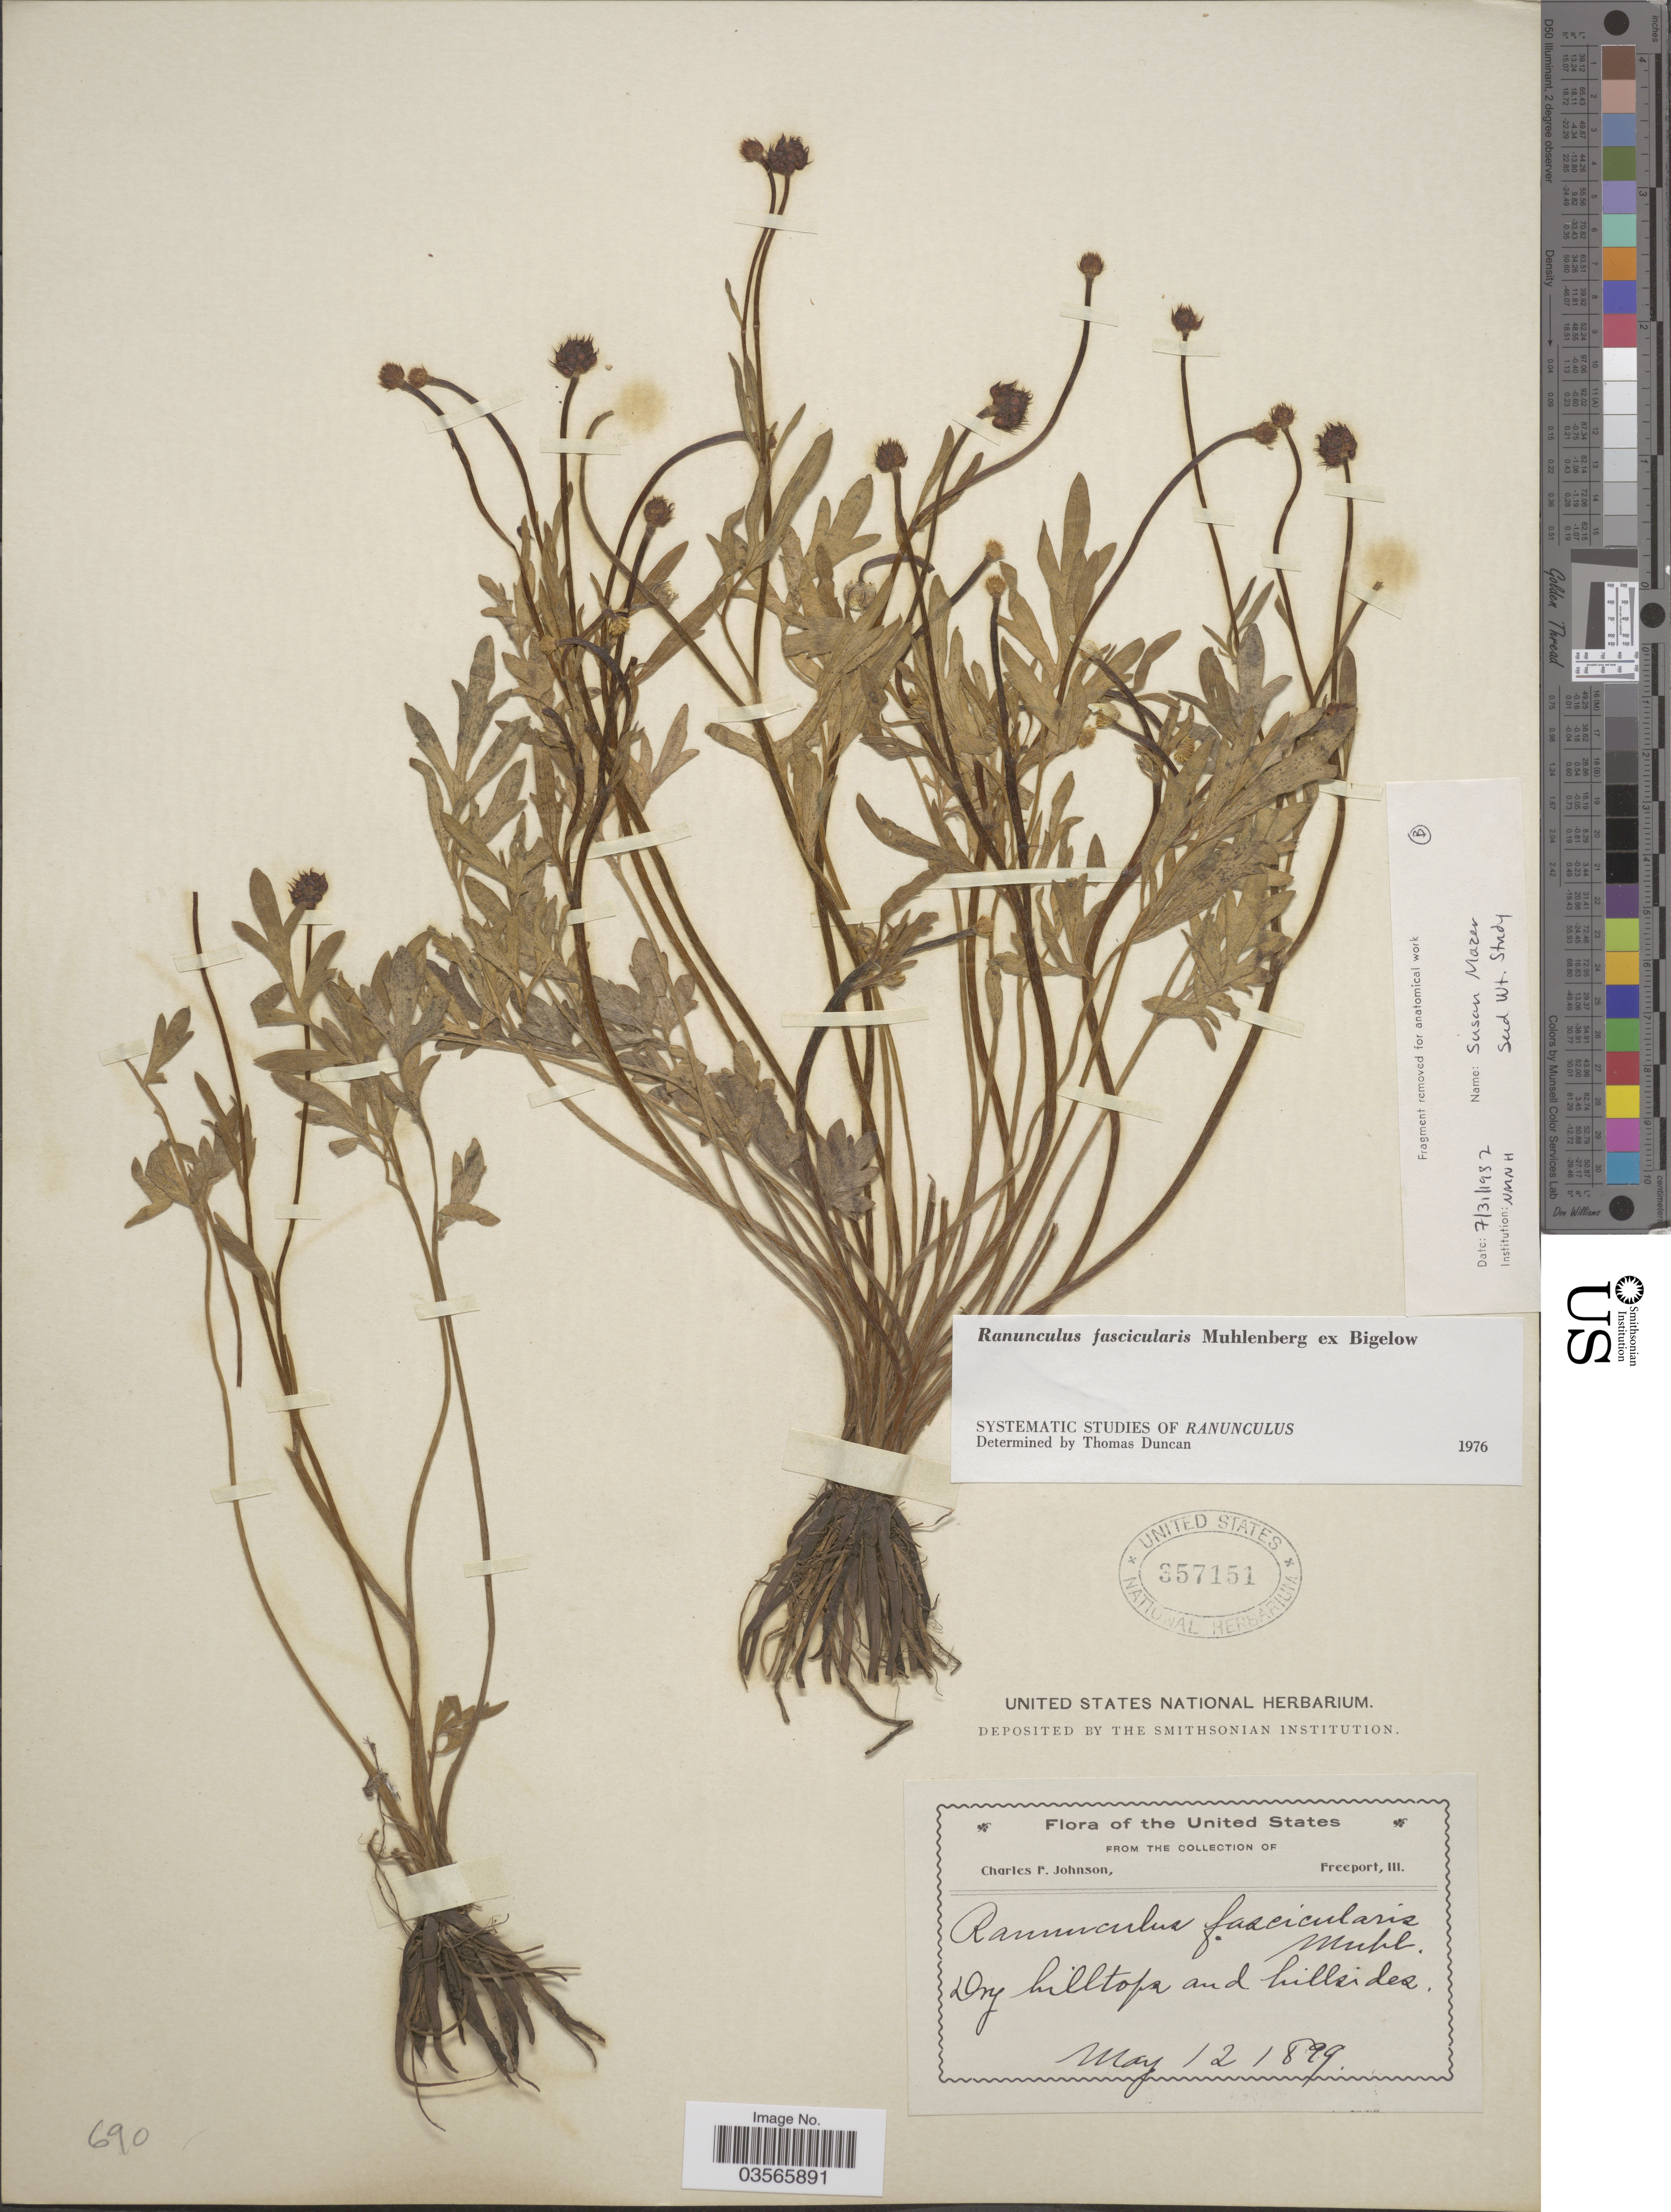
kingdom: Plantae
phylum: Tracheophyta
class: Magnoliopsida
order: Ranunculales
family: Ranunculaceae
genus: Ranunculus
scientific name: Ranunculus fascicularis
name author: Muhl. ex Bigelow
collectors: C. Johnson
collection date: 1829-05-12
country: United States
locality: Dry hilltop and hillsides.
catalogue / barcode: US 357151